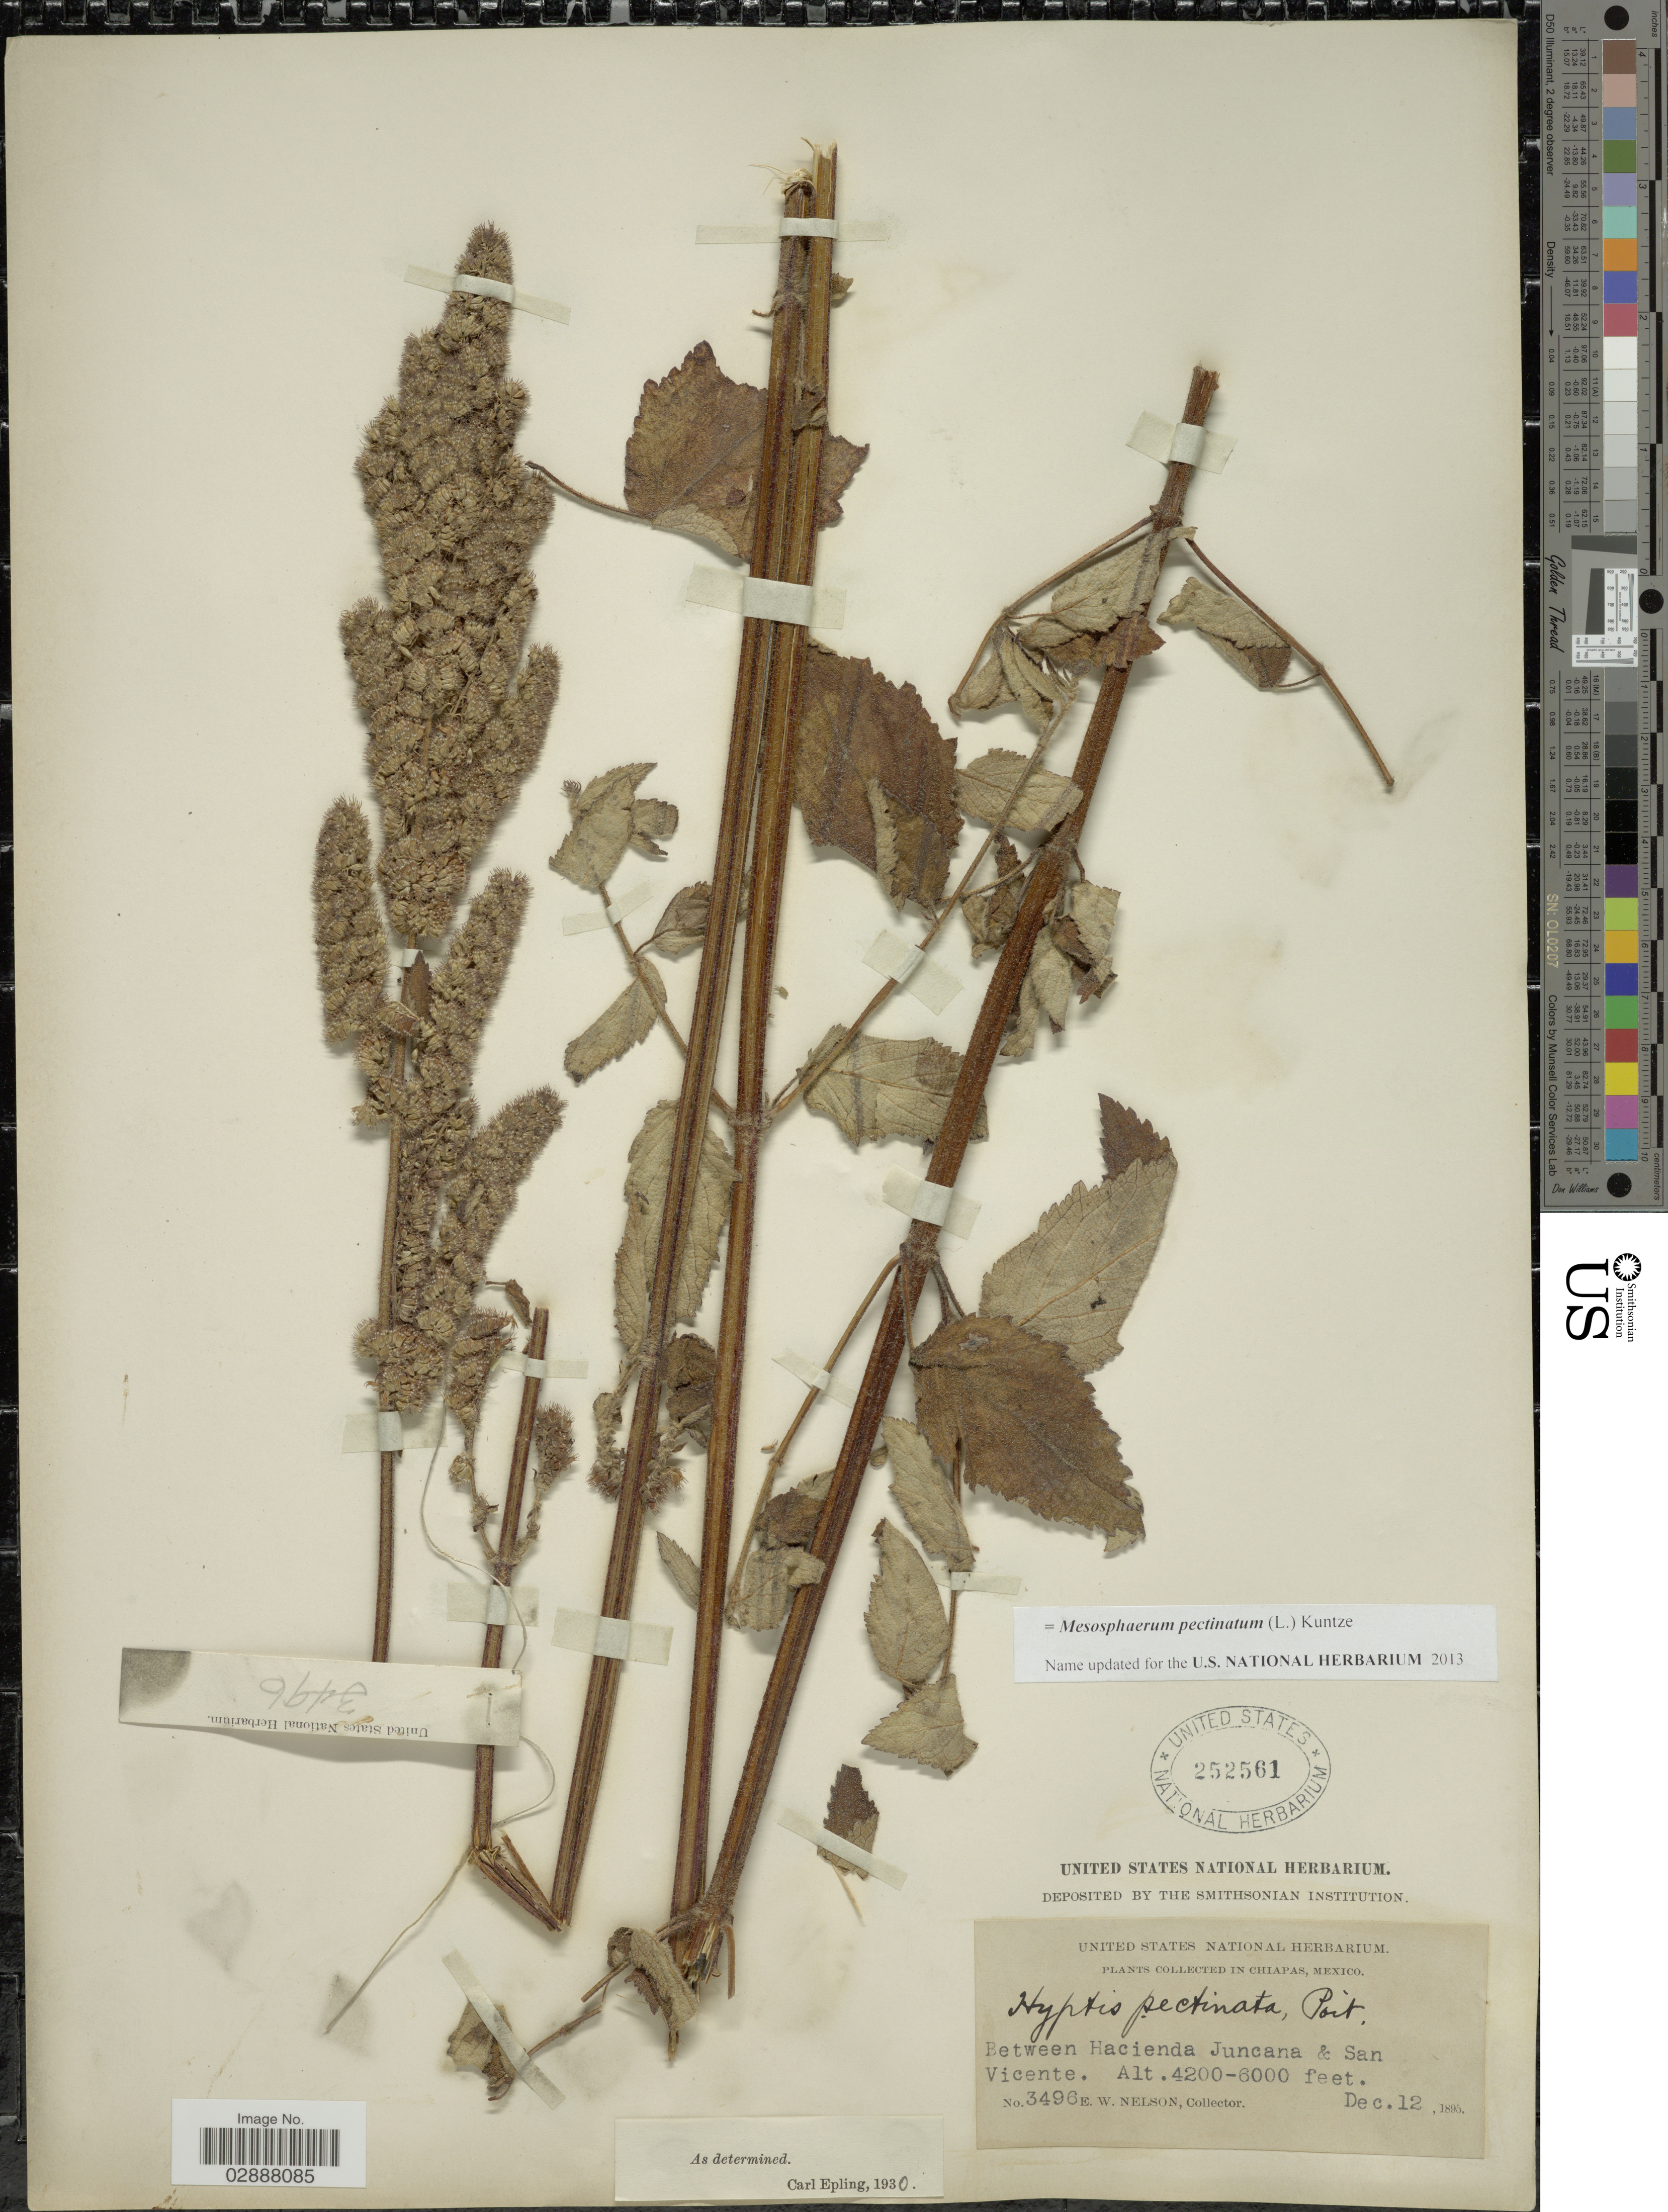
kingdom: Plantae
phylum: Tracheophyta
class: Magnoliopsida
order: Lamiales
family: Lamiaceae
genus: Mesosphaerum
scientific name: Mesosphaerum pectinatum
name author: (L.) Kuntze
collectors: E. W. Nelson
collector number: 3496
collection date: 1895-12-12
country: Mexico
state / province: Chiapas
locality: Between Hacienda Juncana & San Vicente.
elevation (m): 1280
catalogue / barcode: US 252561